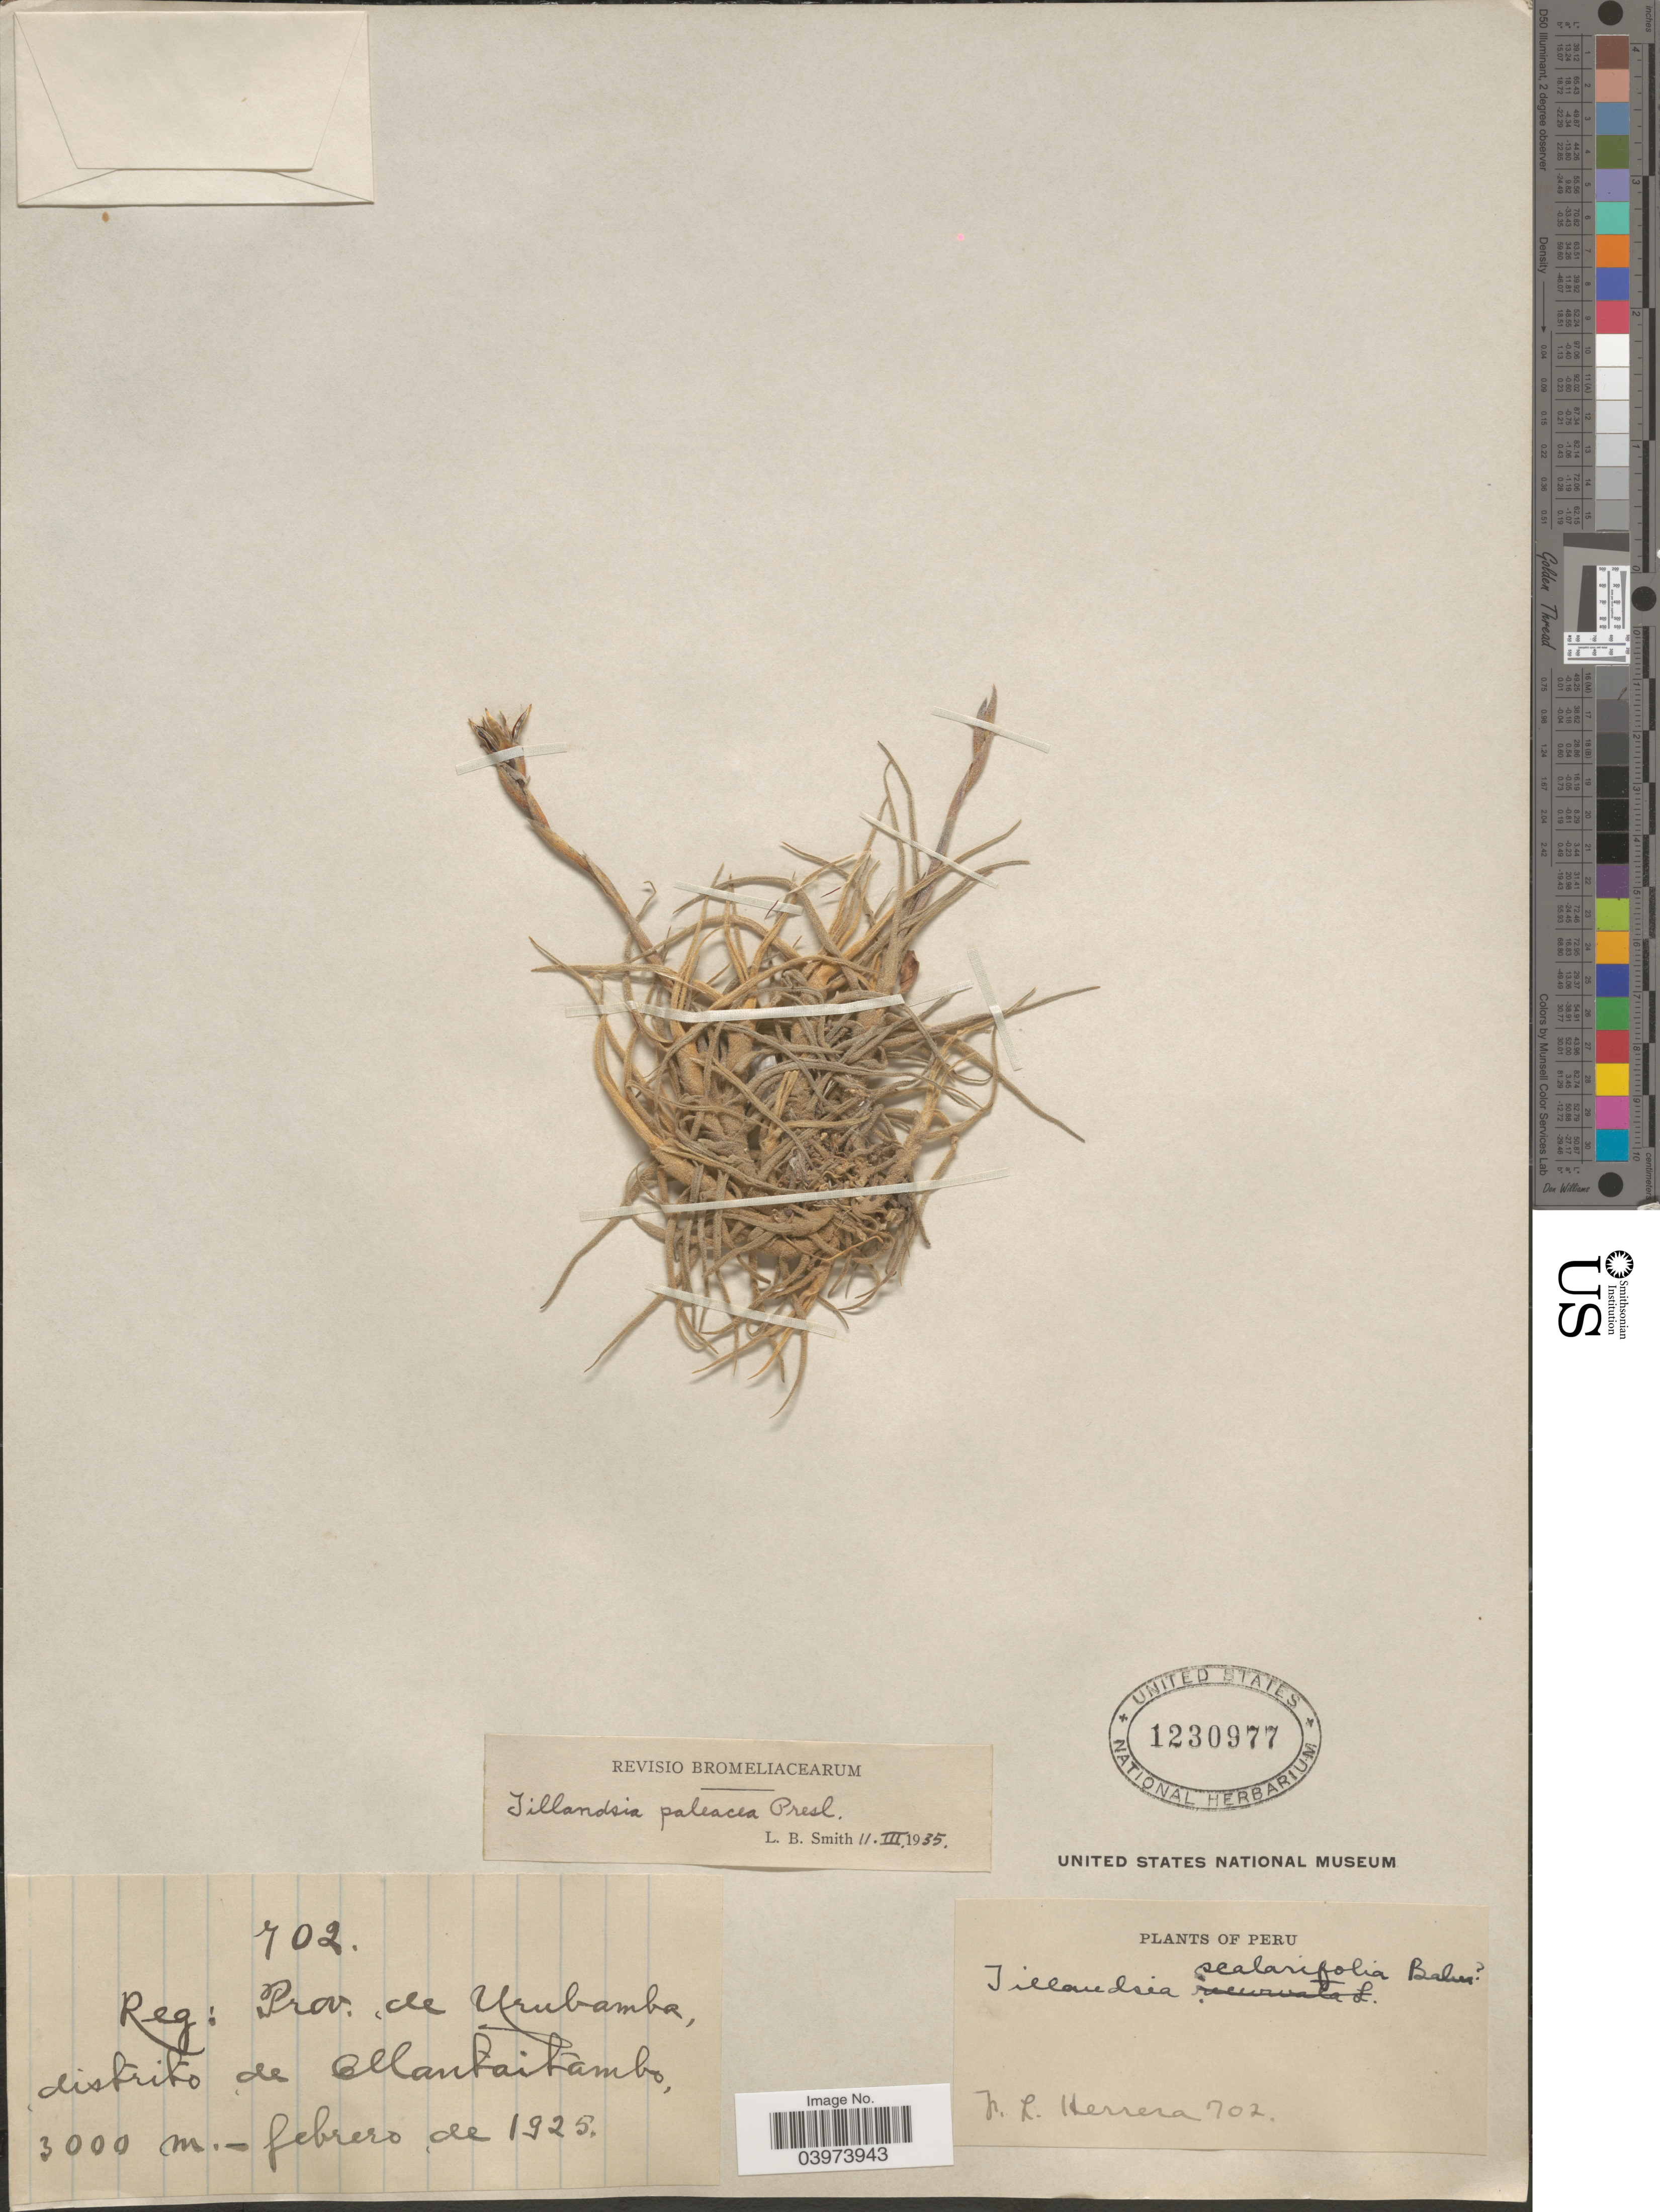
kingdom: Plantae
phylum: Tracheophyta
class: Liliopsida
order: Poales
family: Bromeliaceae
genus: Tillandsia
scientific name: Tillandsia paleacea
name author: C. Presl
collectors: F. L. Herrera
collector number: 702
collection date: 1925-02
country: Peru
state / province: Cusco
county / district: Urubamba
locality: Reg: Prov. de Urubamba, distrito de Allantaitambo.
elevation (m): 3000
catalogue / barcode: US 1230977